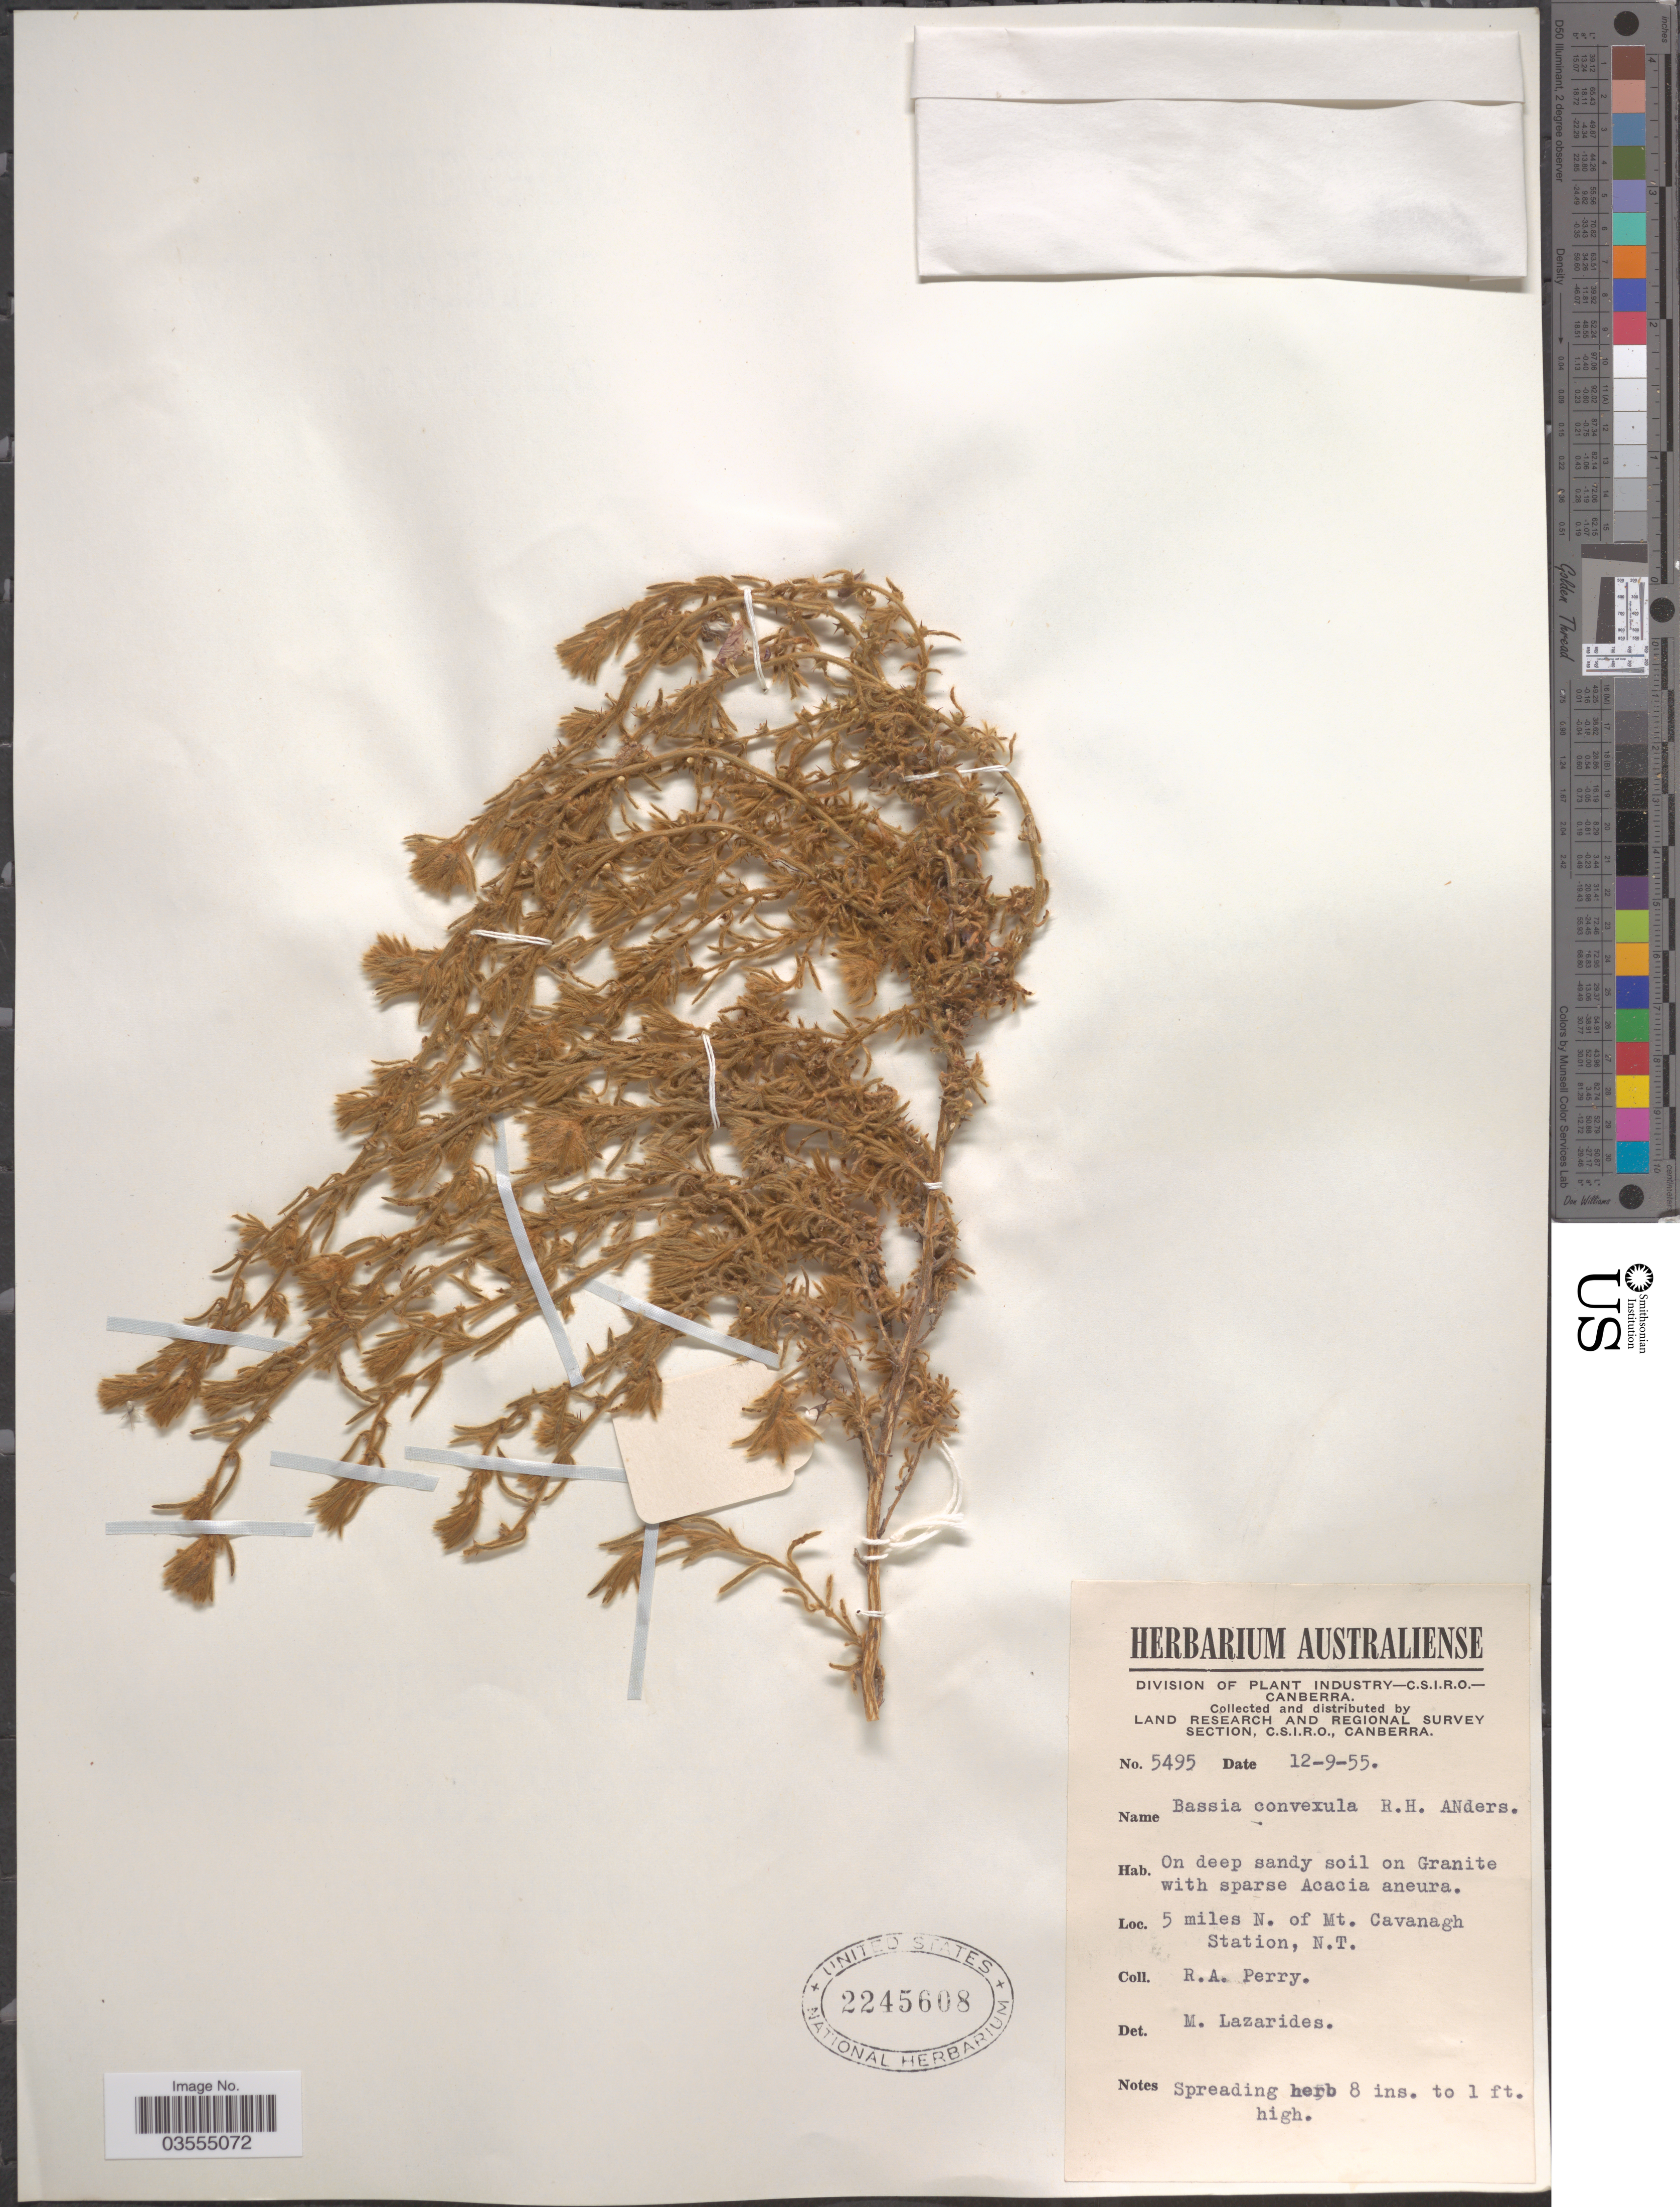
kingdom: Plantae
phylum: Tracheophyta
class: Magnoliopsida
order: Caryophyllales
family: Amaranthaceae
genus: Sclerolaena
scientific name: Sclerolaena convexula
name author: (R.H. Anderson) A.J. Scott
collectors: Perry, R. A.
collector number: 5495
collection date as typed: Transcribed d/m/y: 12/9/55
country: Australia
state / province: Northern Territory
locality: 5 miles N. of Mt. Cavanaugh Station.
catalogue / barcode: US 2245608